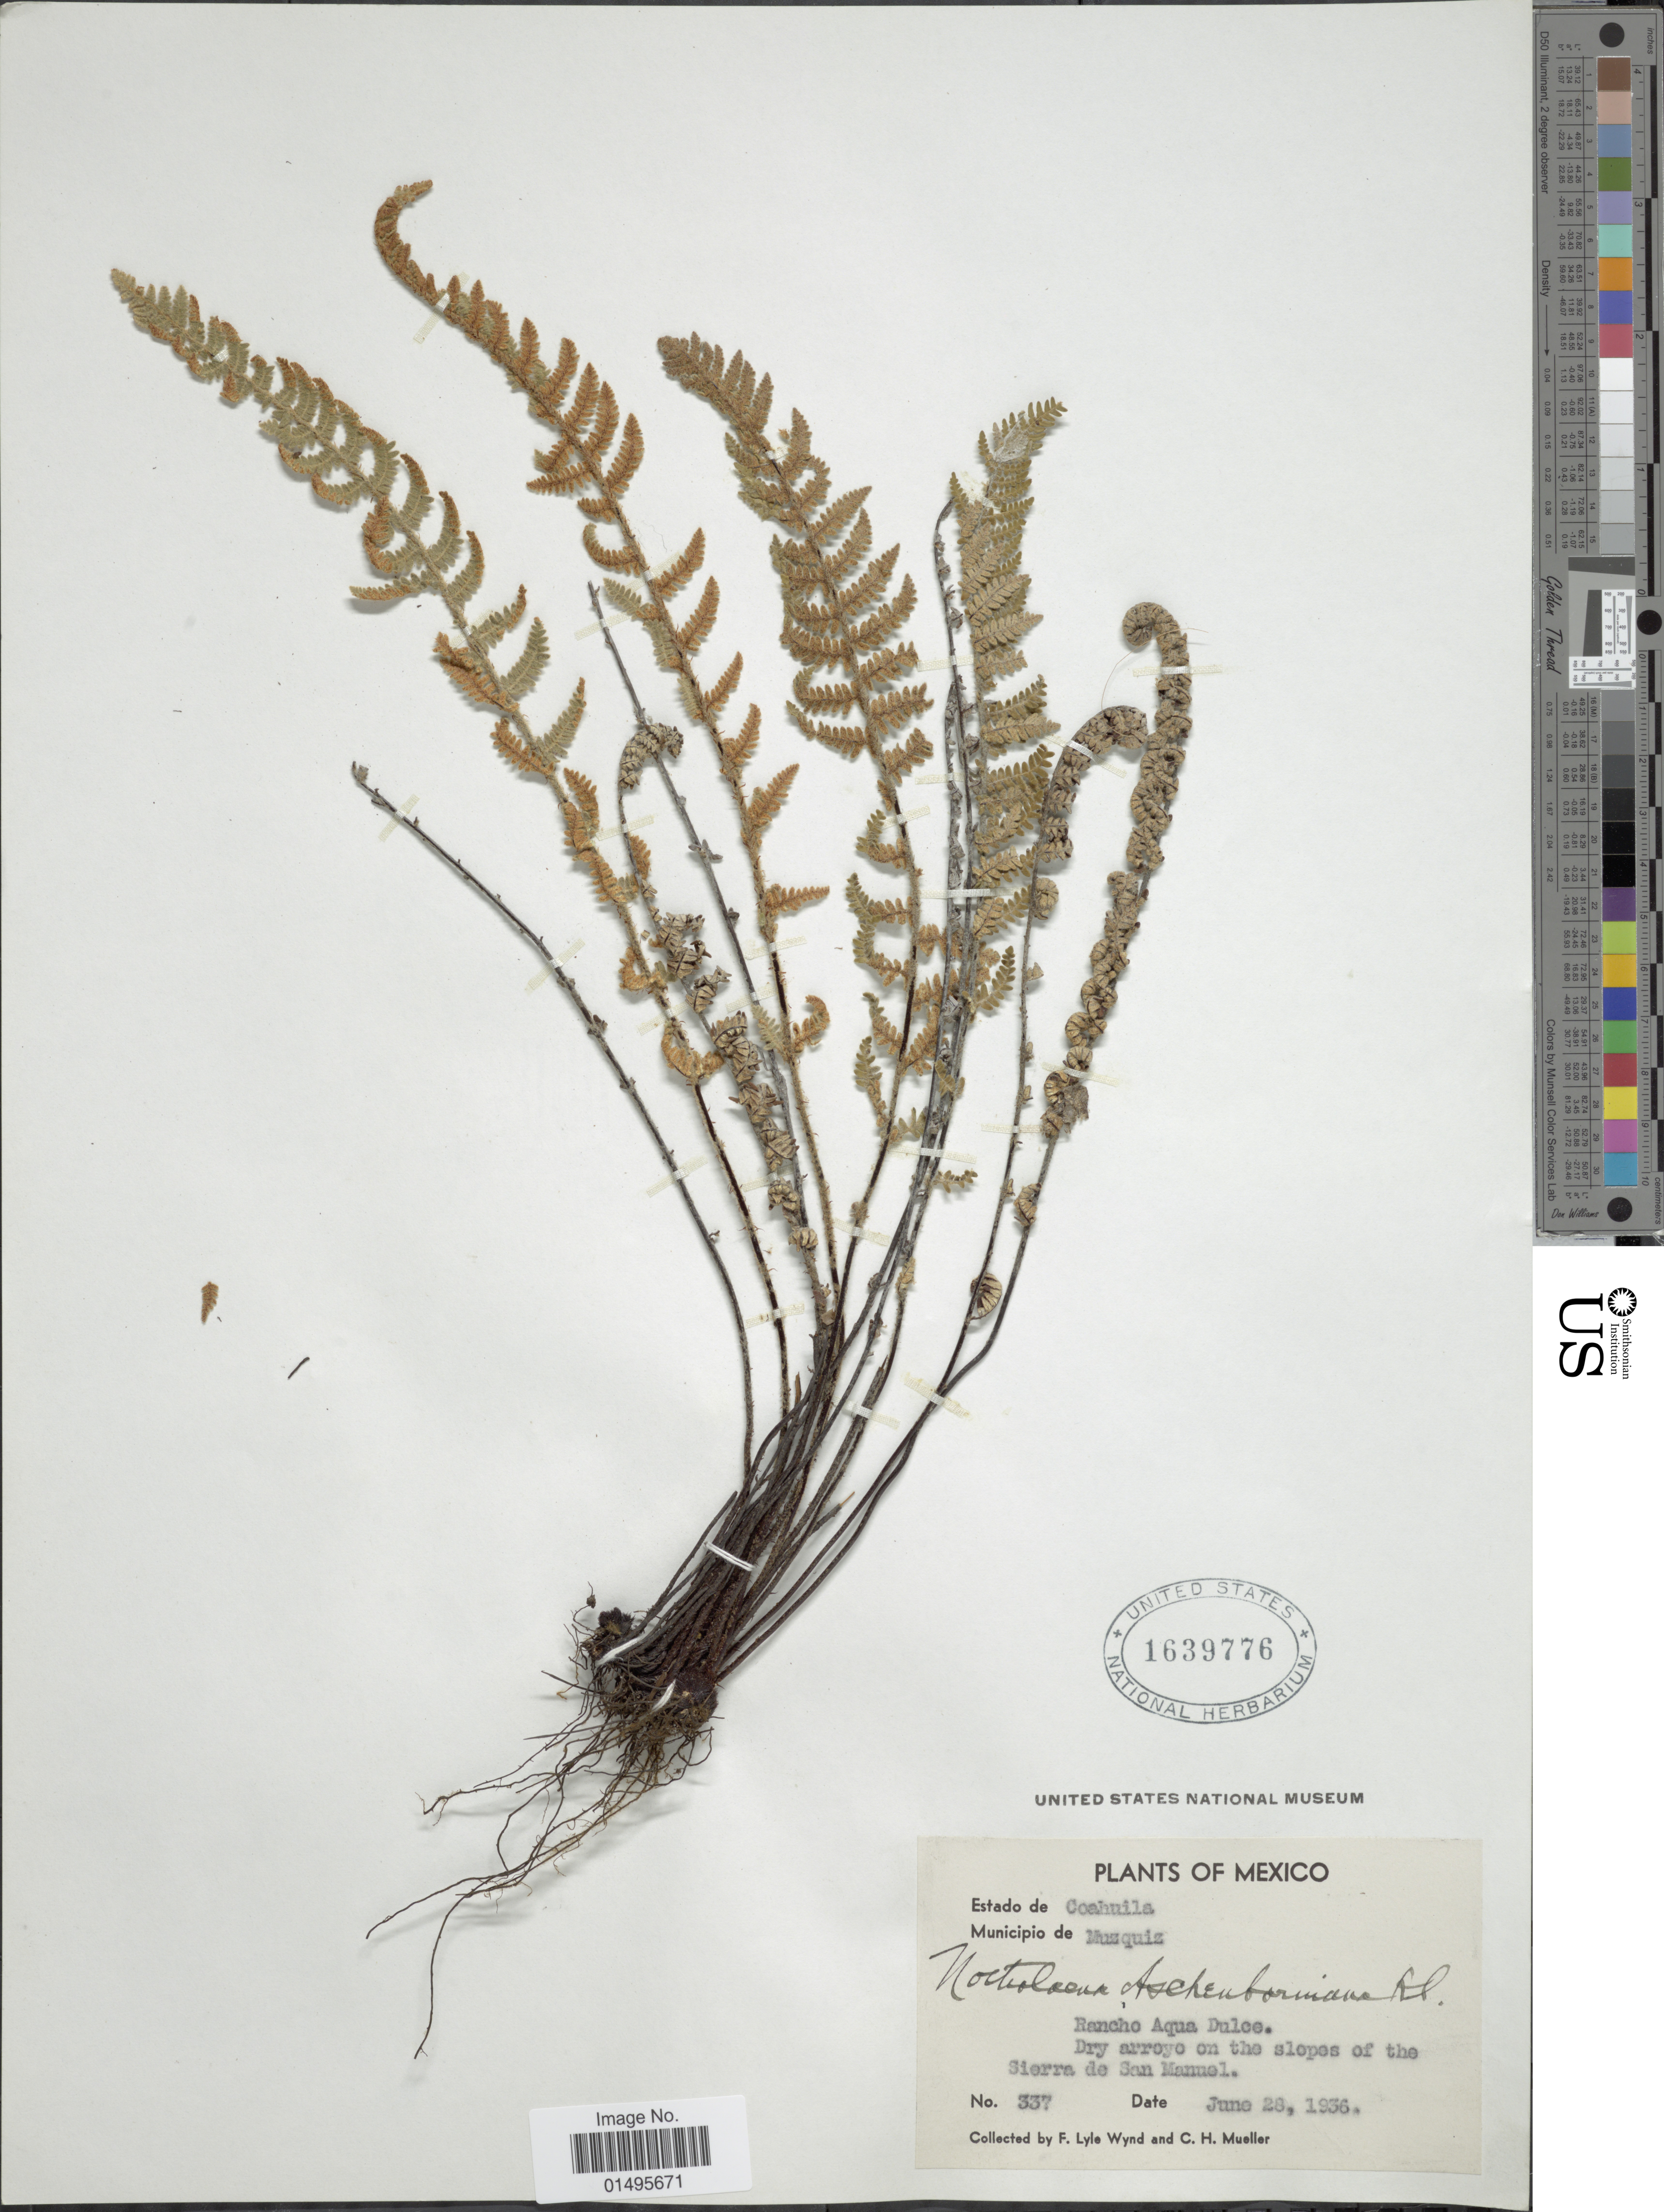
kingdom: Plantae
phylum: Tracheophyta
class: Polypodiopsida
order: Polypodiales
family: Pteridaceae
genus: Notholaena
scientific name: Notholaena aschenborniana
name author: Klotzsch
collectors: F. L. Wynd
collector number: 337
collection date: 1936-06-28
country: Mexico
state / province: Coahuila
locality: Muncipio de Musquiz, Rancho Agua Dulce, Dry arroyo on the slopes of the Sierra de San Manuel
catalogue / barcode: US 1639776